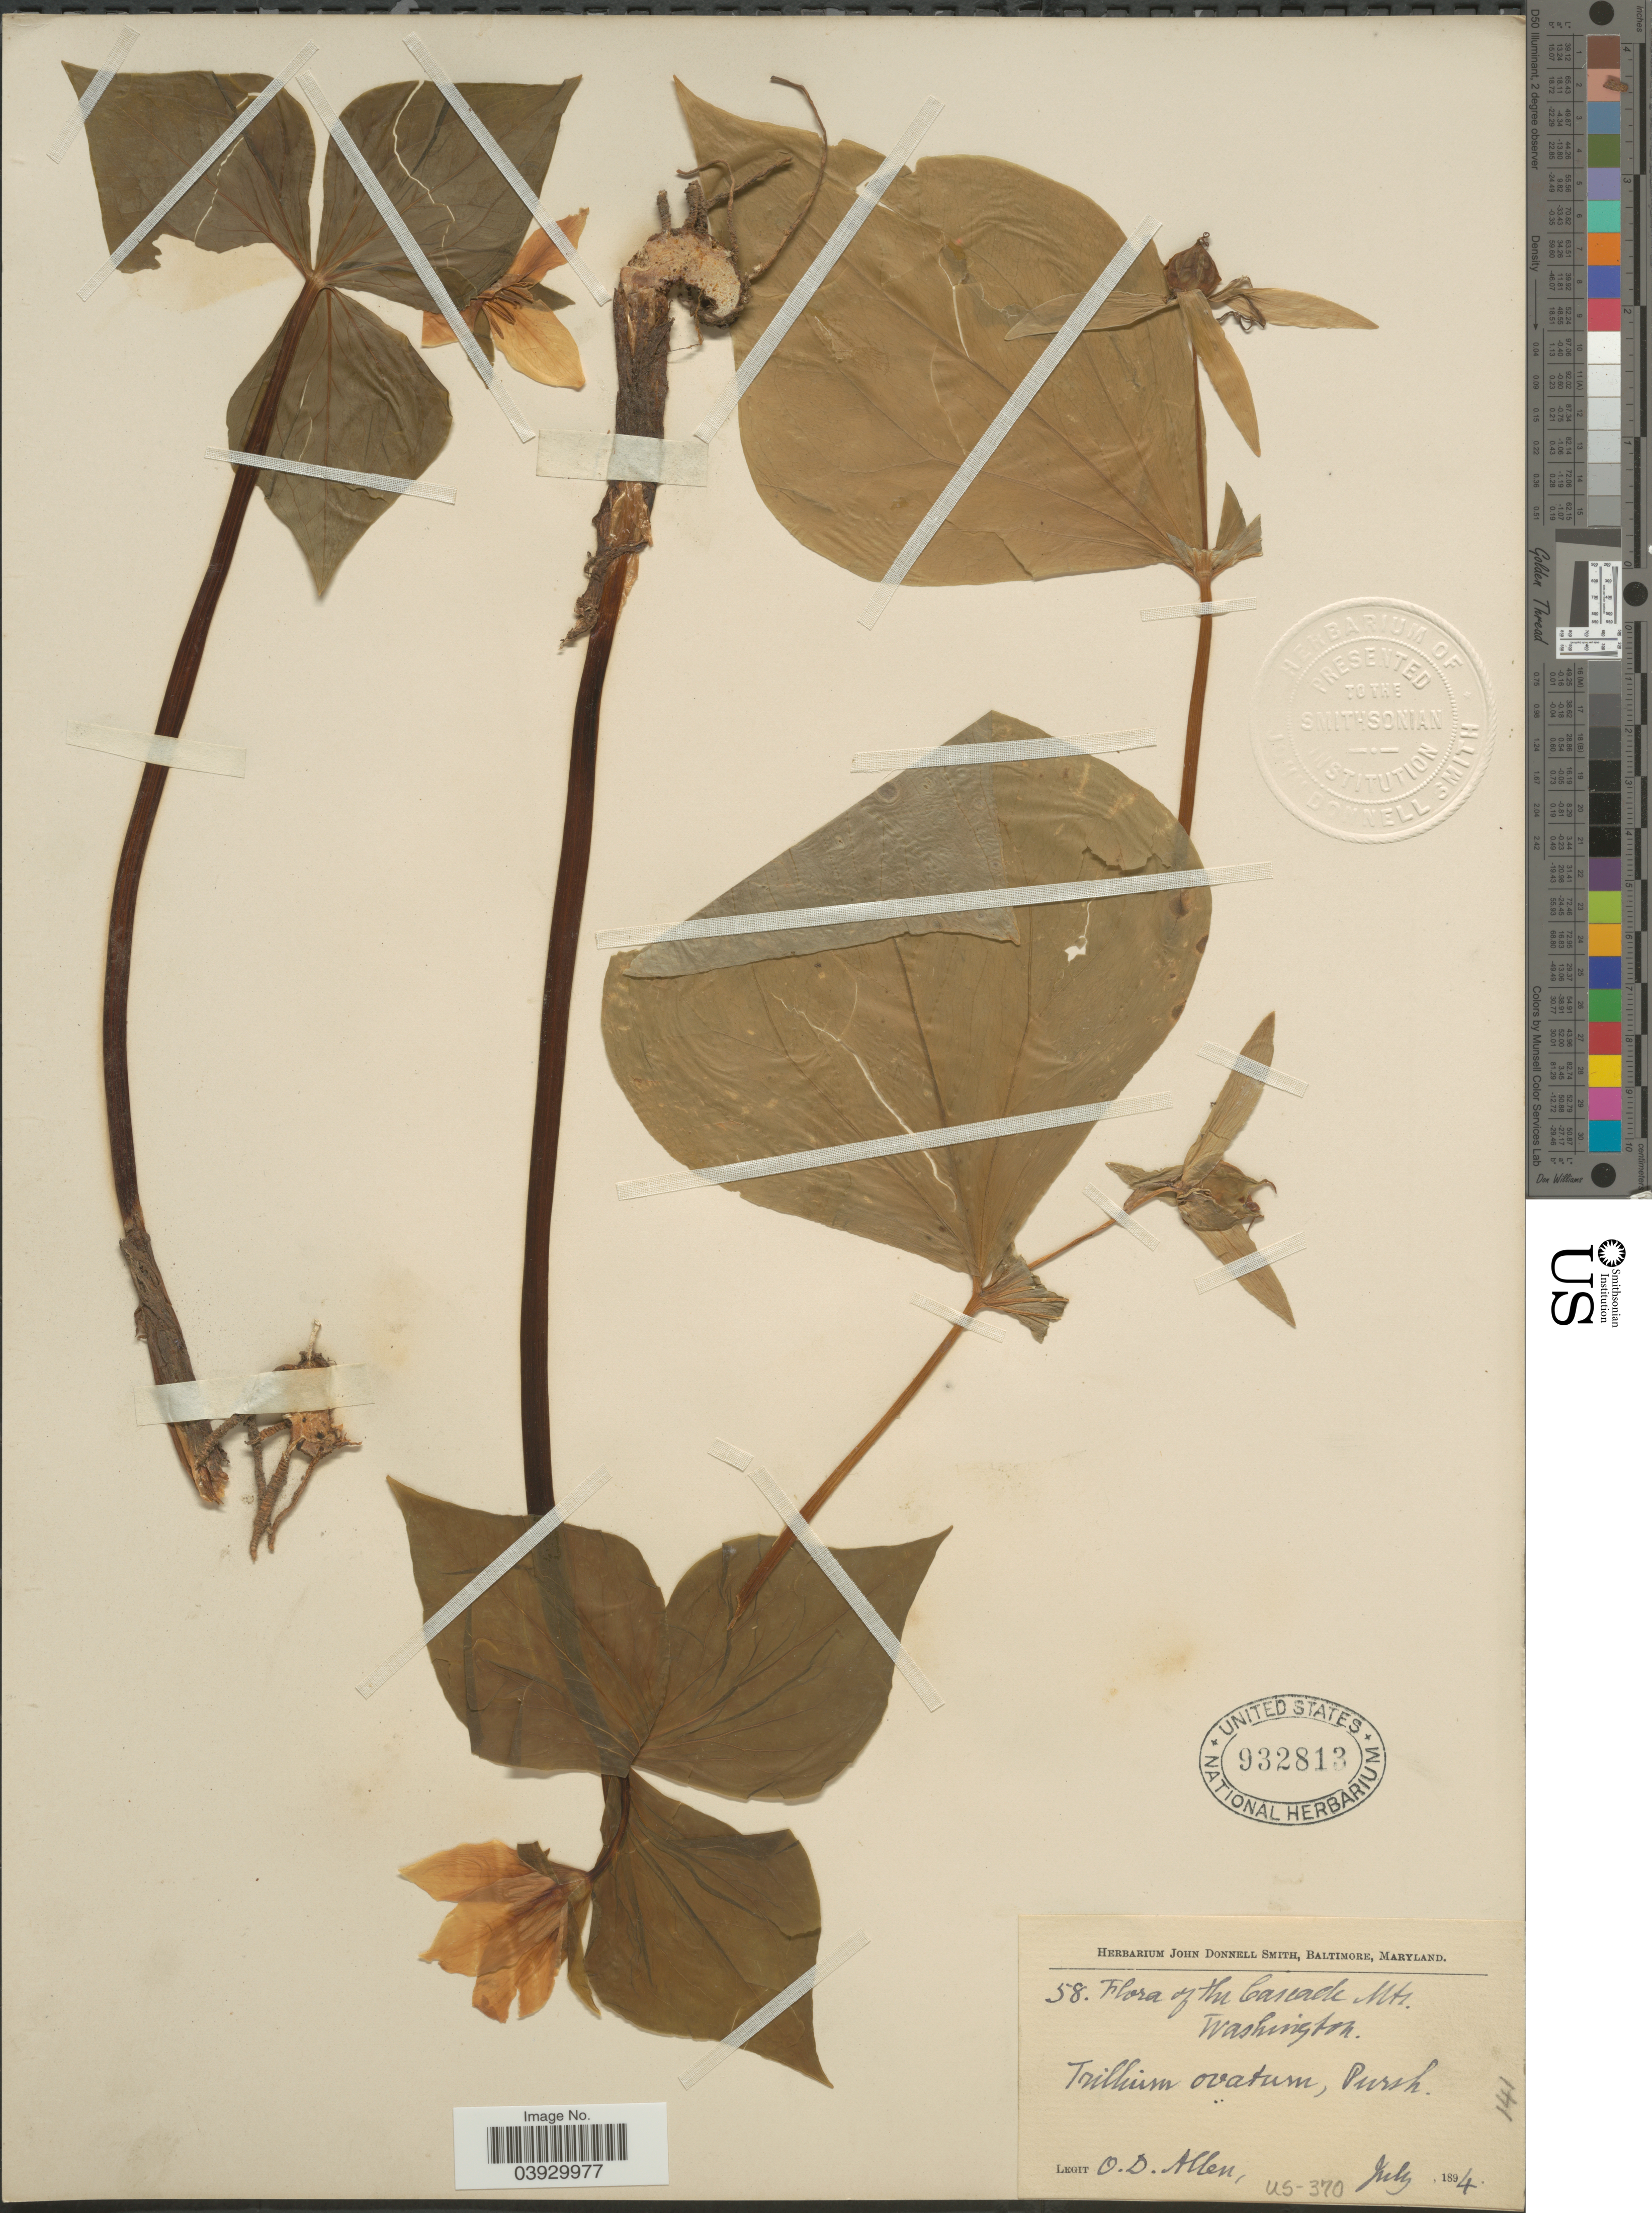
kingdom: Plantae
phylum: Tracheophyta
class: Liliopsida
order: Liliales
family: Melanthiaceae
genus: Trillium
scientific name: Trillium ovatum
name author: Pursh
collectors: O. D. Allen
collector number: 58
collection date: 1894-07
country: United States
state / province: Washington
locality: The Cascade Mts.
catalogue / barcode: US 932813